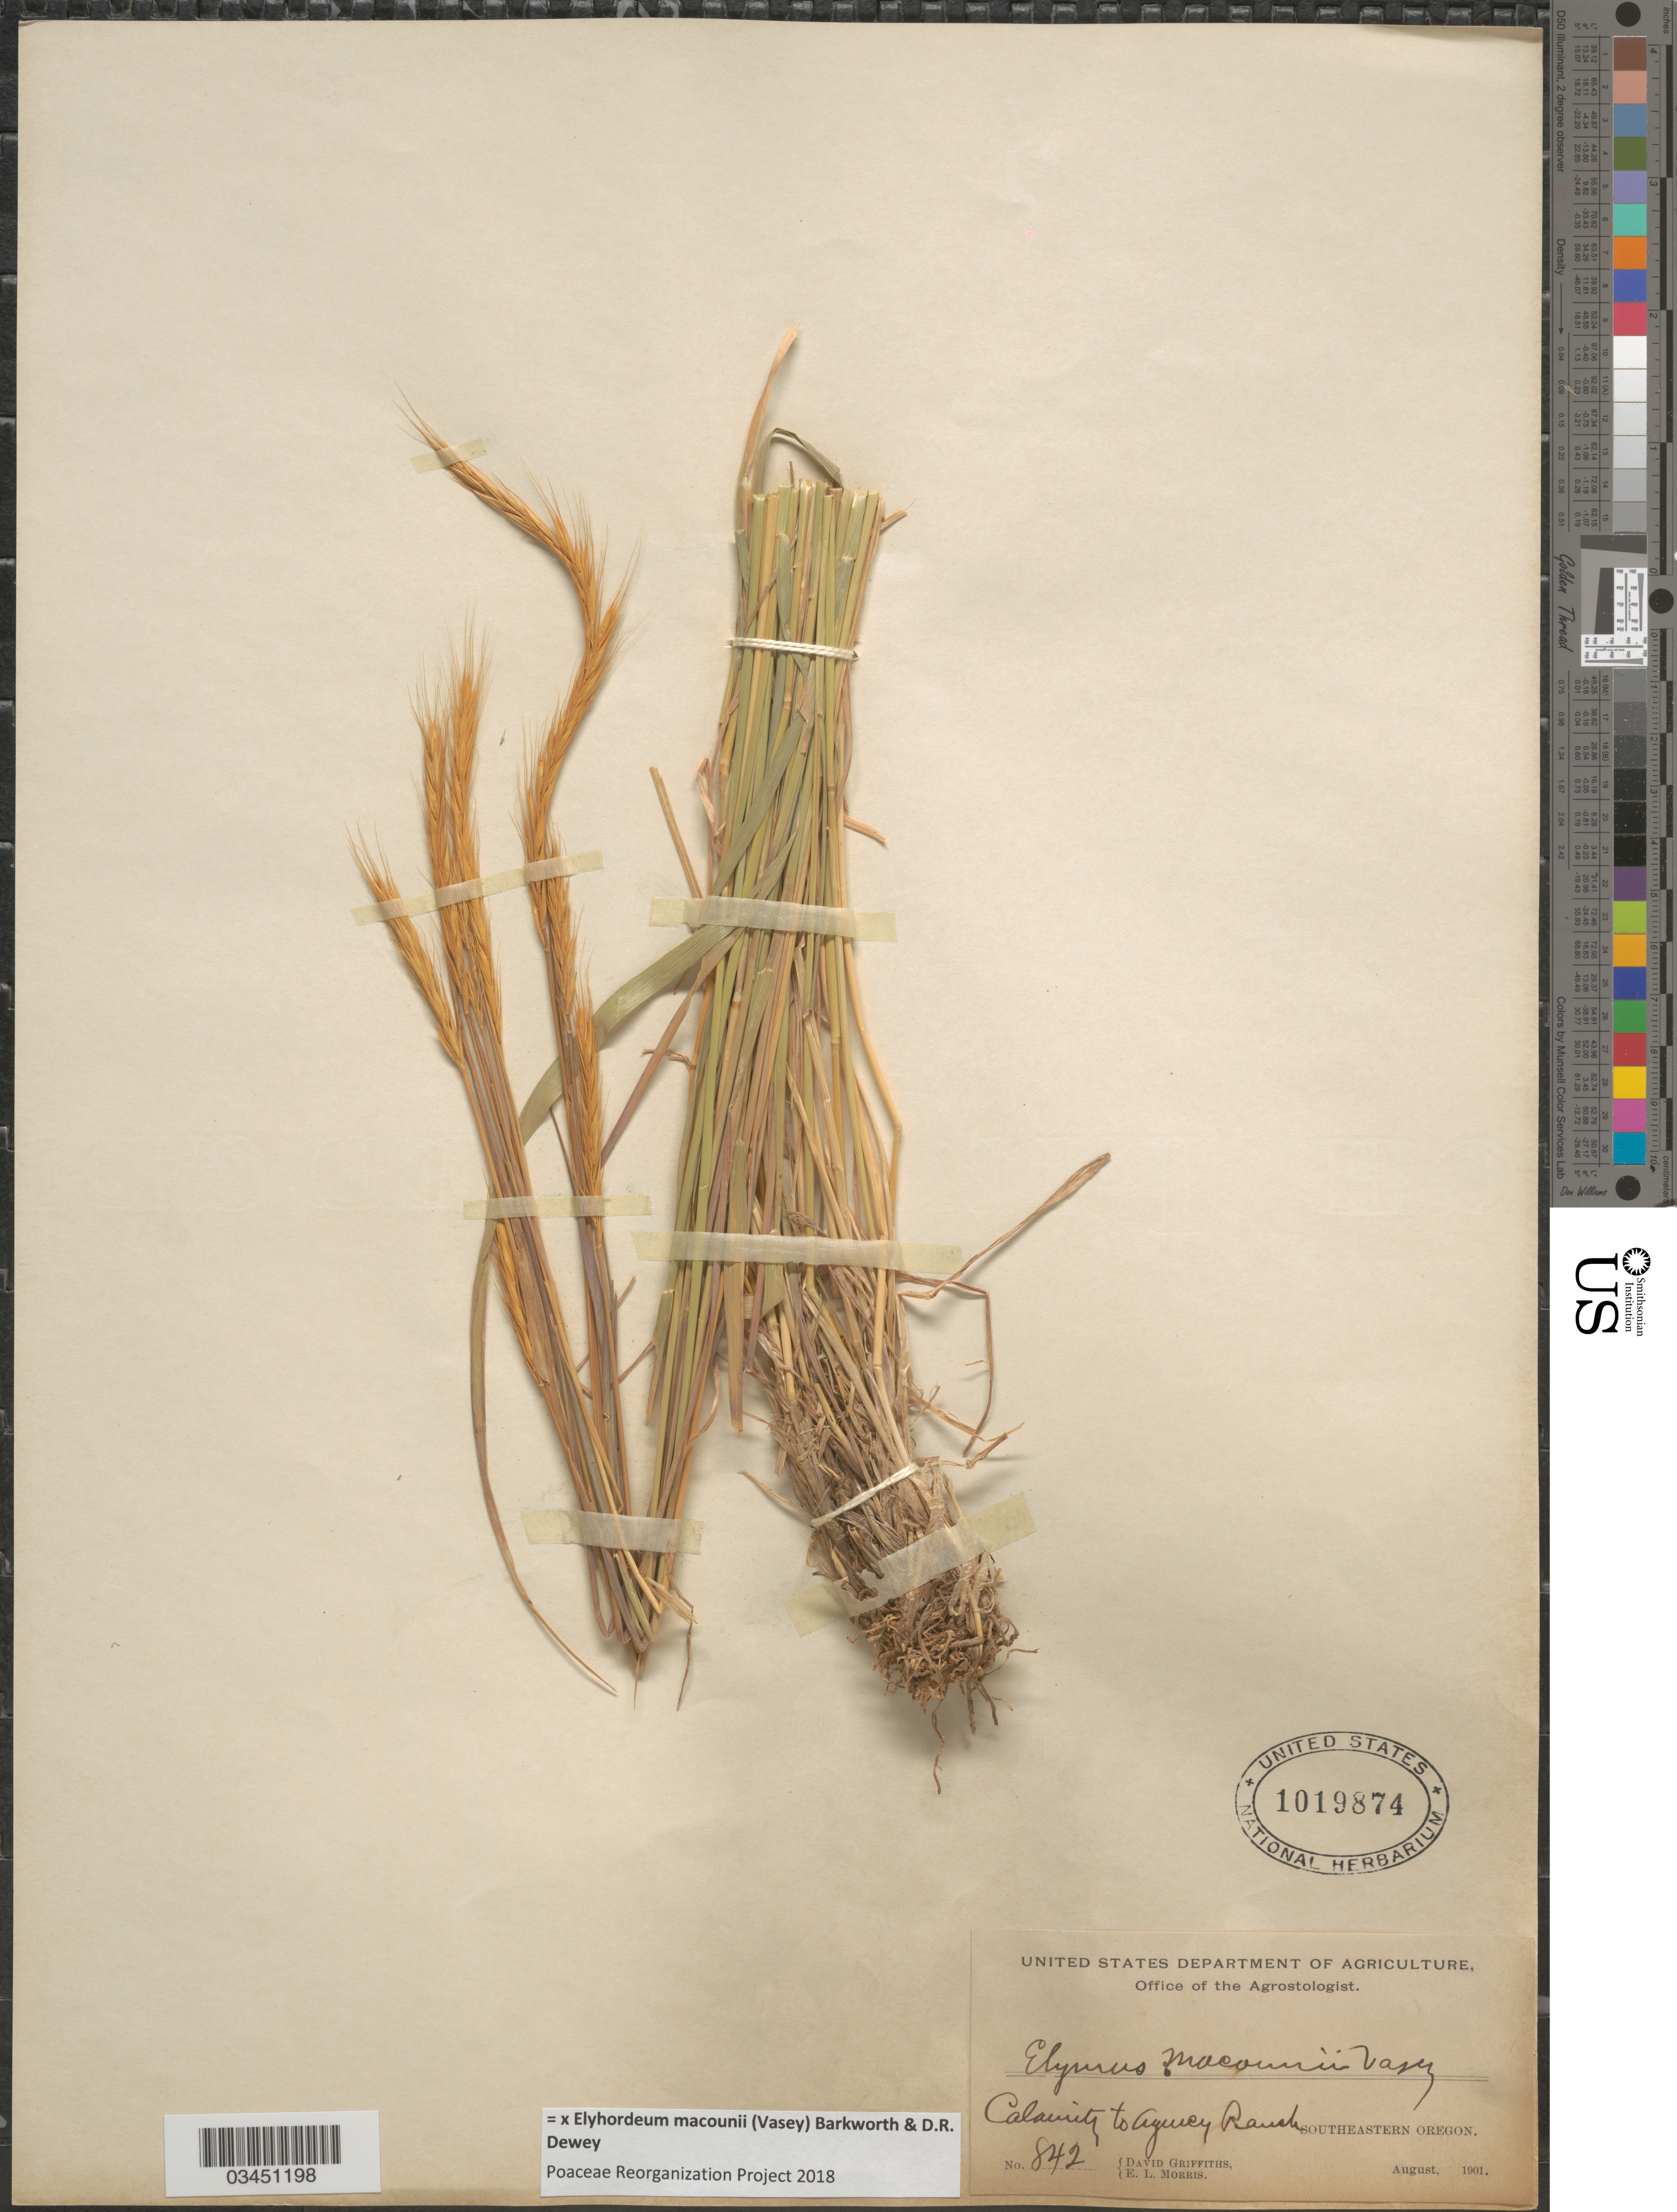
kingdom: Plantae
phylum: Tracheophyta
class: Liliopsida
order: Poales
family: Poaceae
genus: Elyhordeum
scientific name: x Elyhordeum macounii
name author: (Vasey) Barkworth & Dewey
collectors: D. Griffiths & E. Morris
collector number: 842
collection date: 1901-08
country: United States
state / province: Oregon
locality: Calamity to Agency Ranch. Southeastern Oregon.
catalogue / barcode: US 1019874